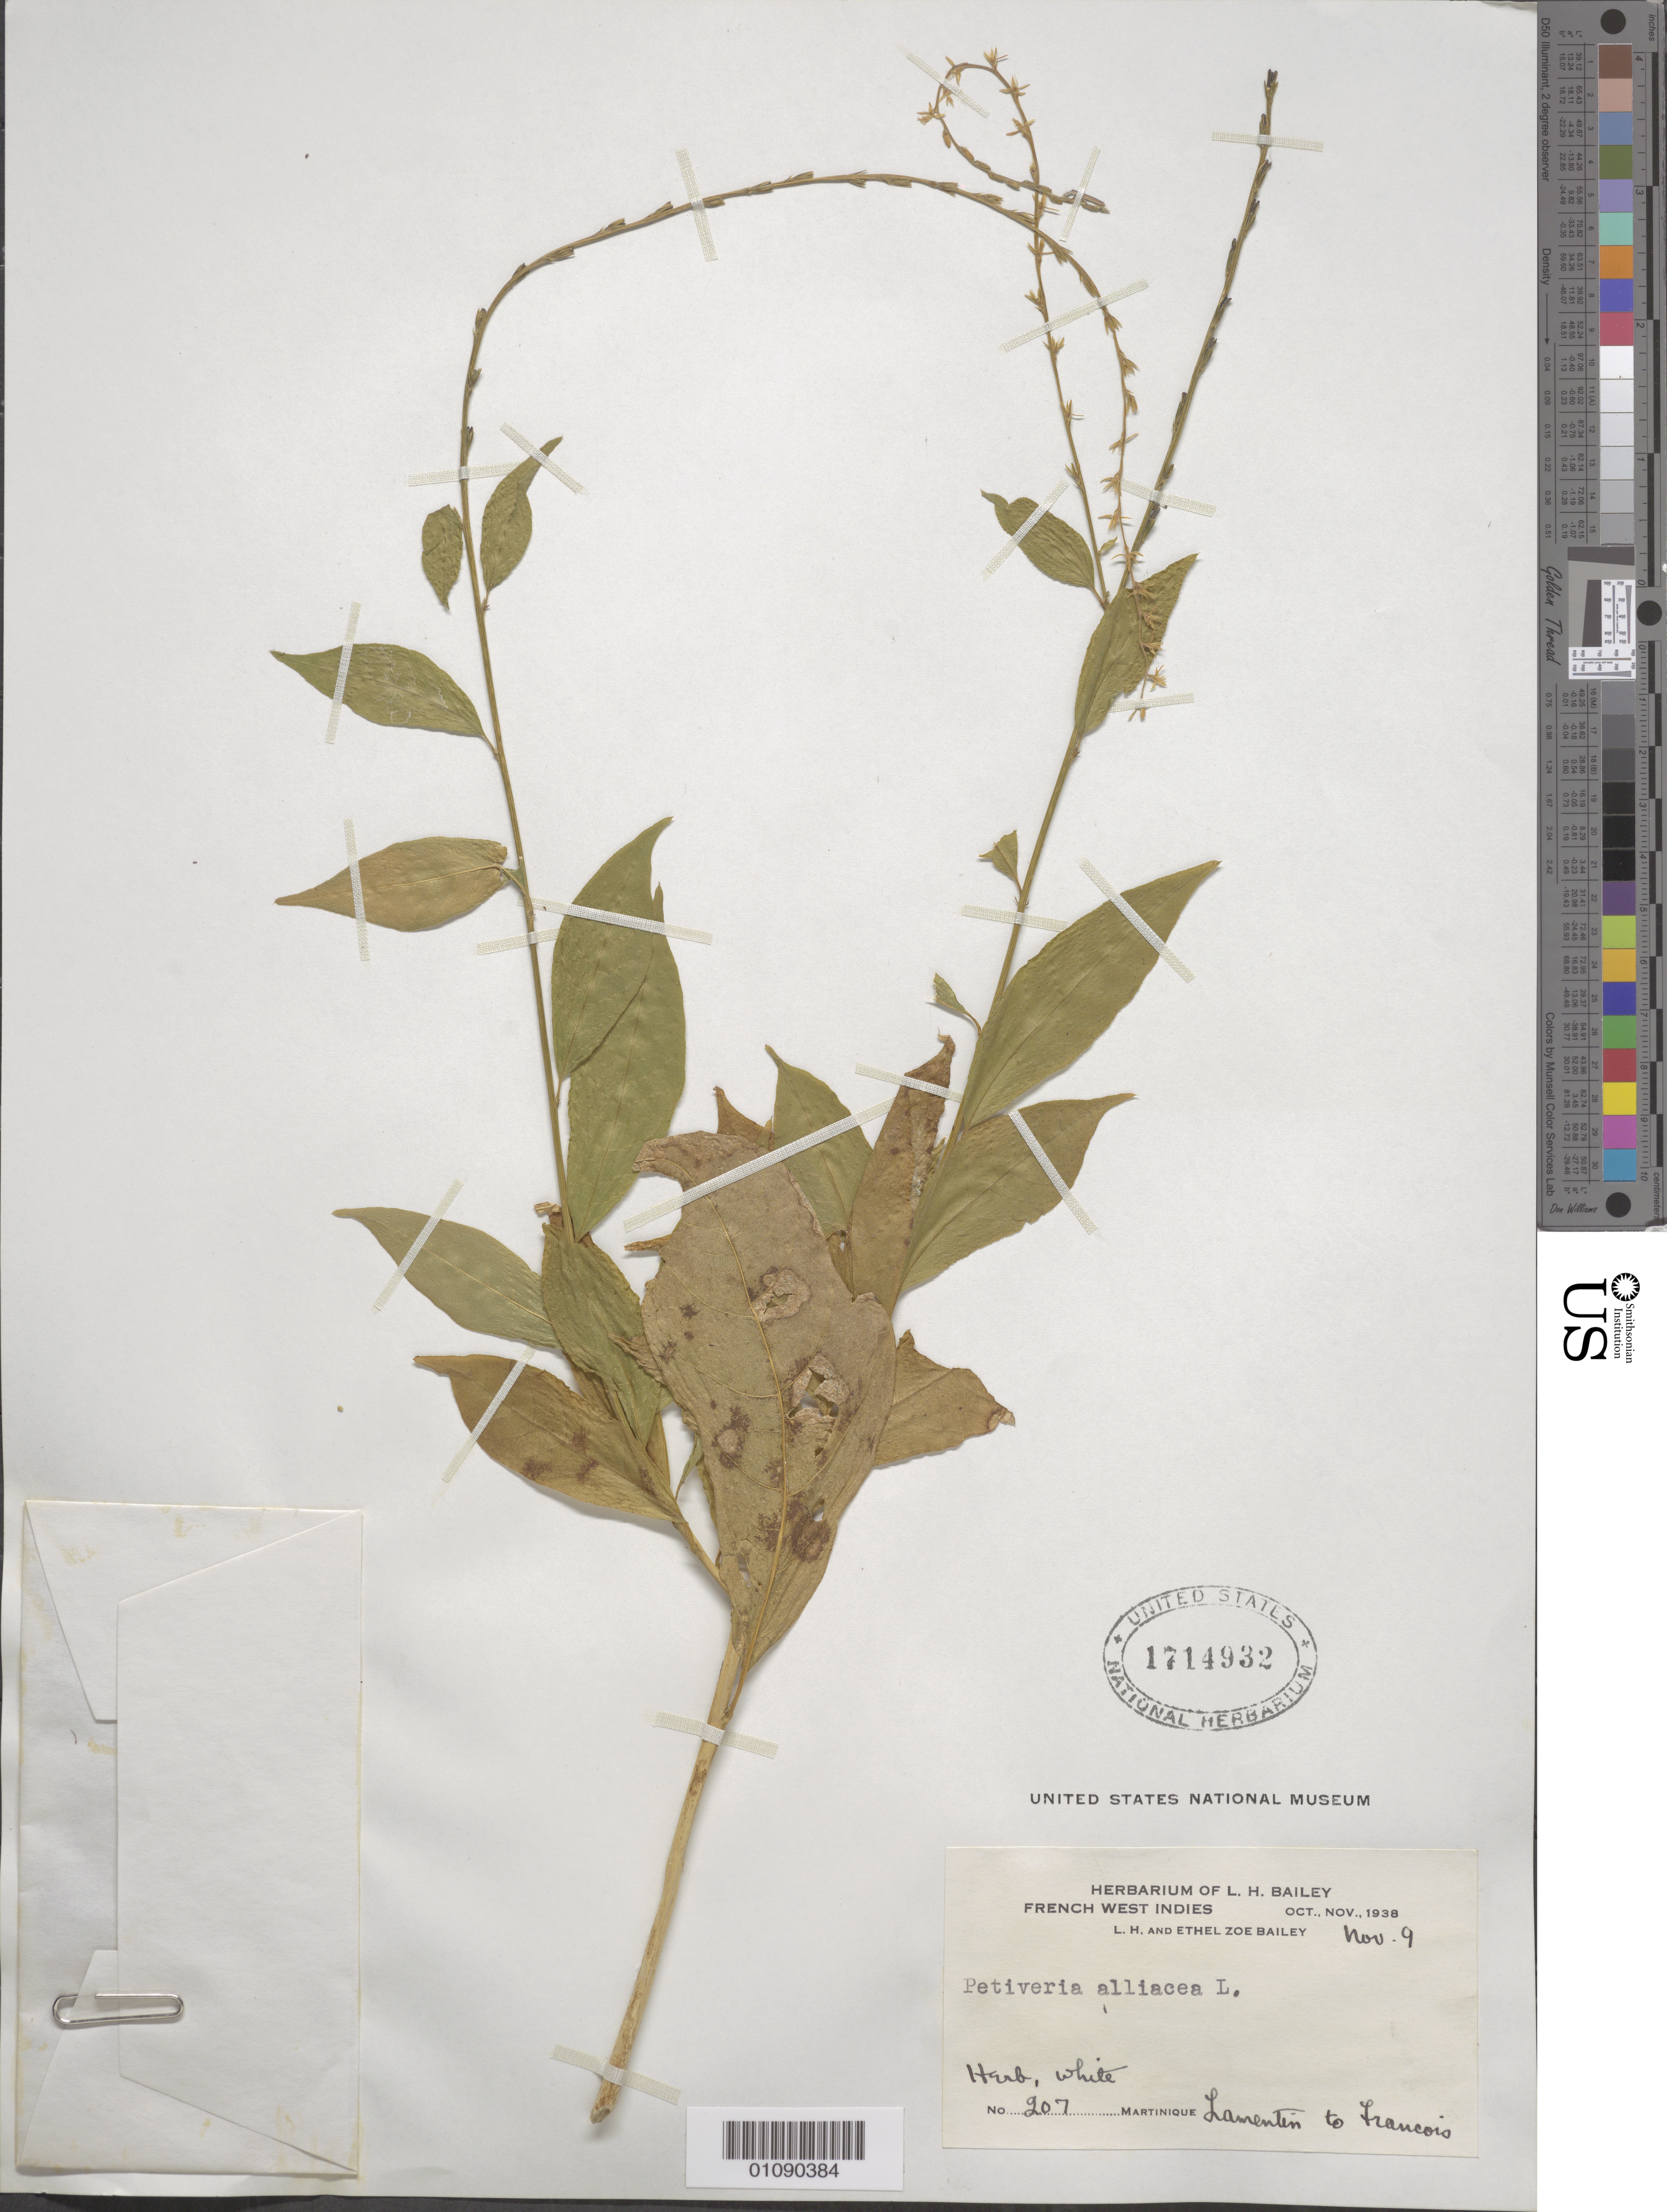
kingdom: Plantae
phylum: Tracheophyta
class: Magnoliopsida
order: Caryophyllales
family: Phytolaccaceae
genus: Petiveria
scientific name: Petiveria alliacea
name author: L.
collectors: L. H. Bailey & E. Z. Bailey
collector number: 207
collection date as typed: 09 Nov 1938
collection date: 1938-11-09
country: Martinique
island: Martinique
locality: Lamentin to Francois.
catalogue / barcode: US 1714932